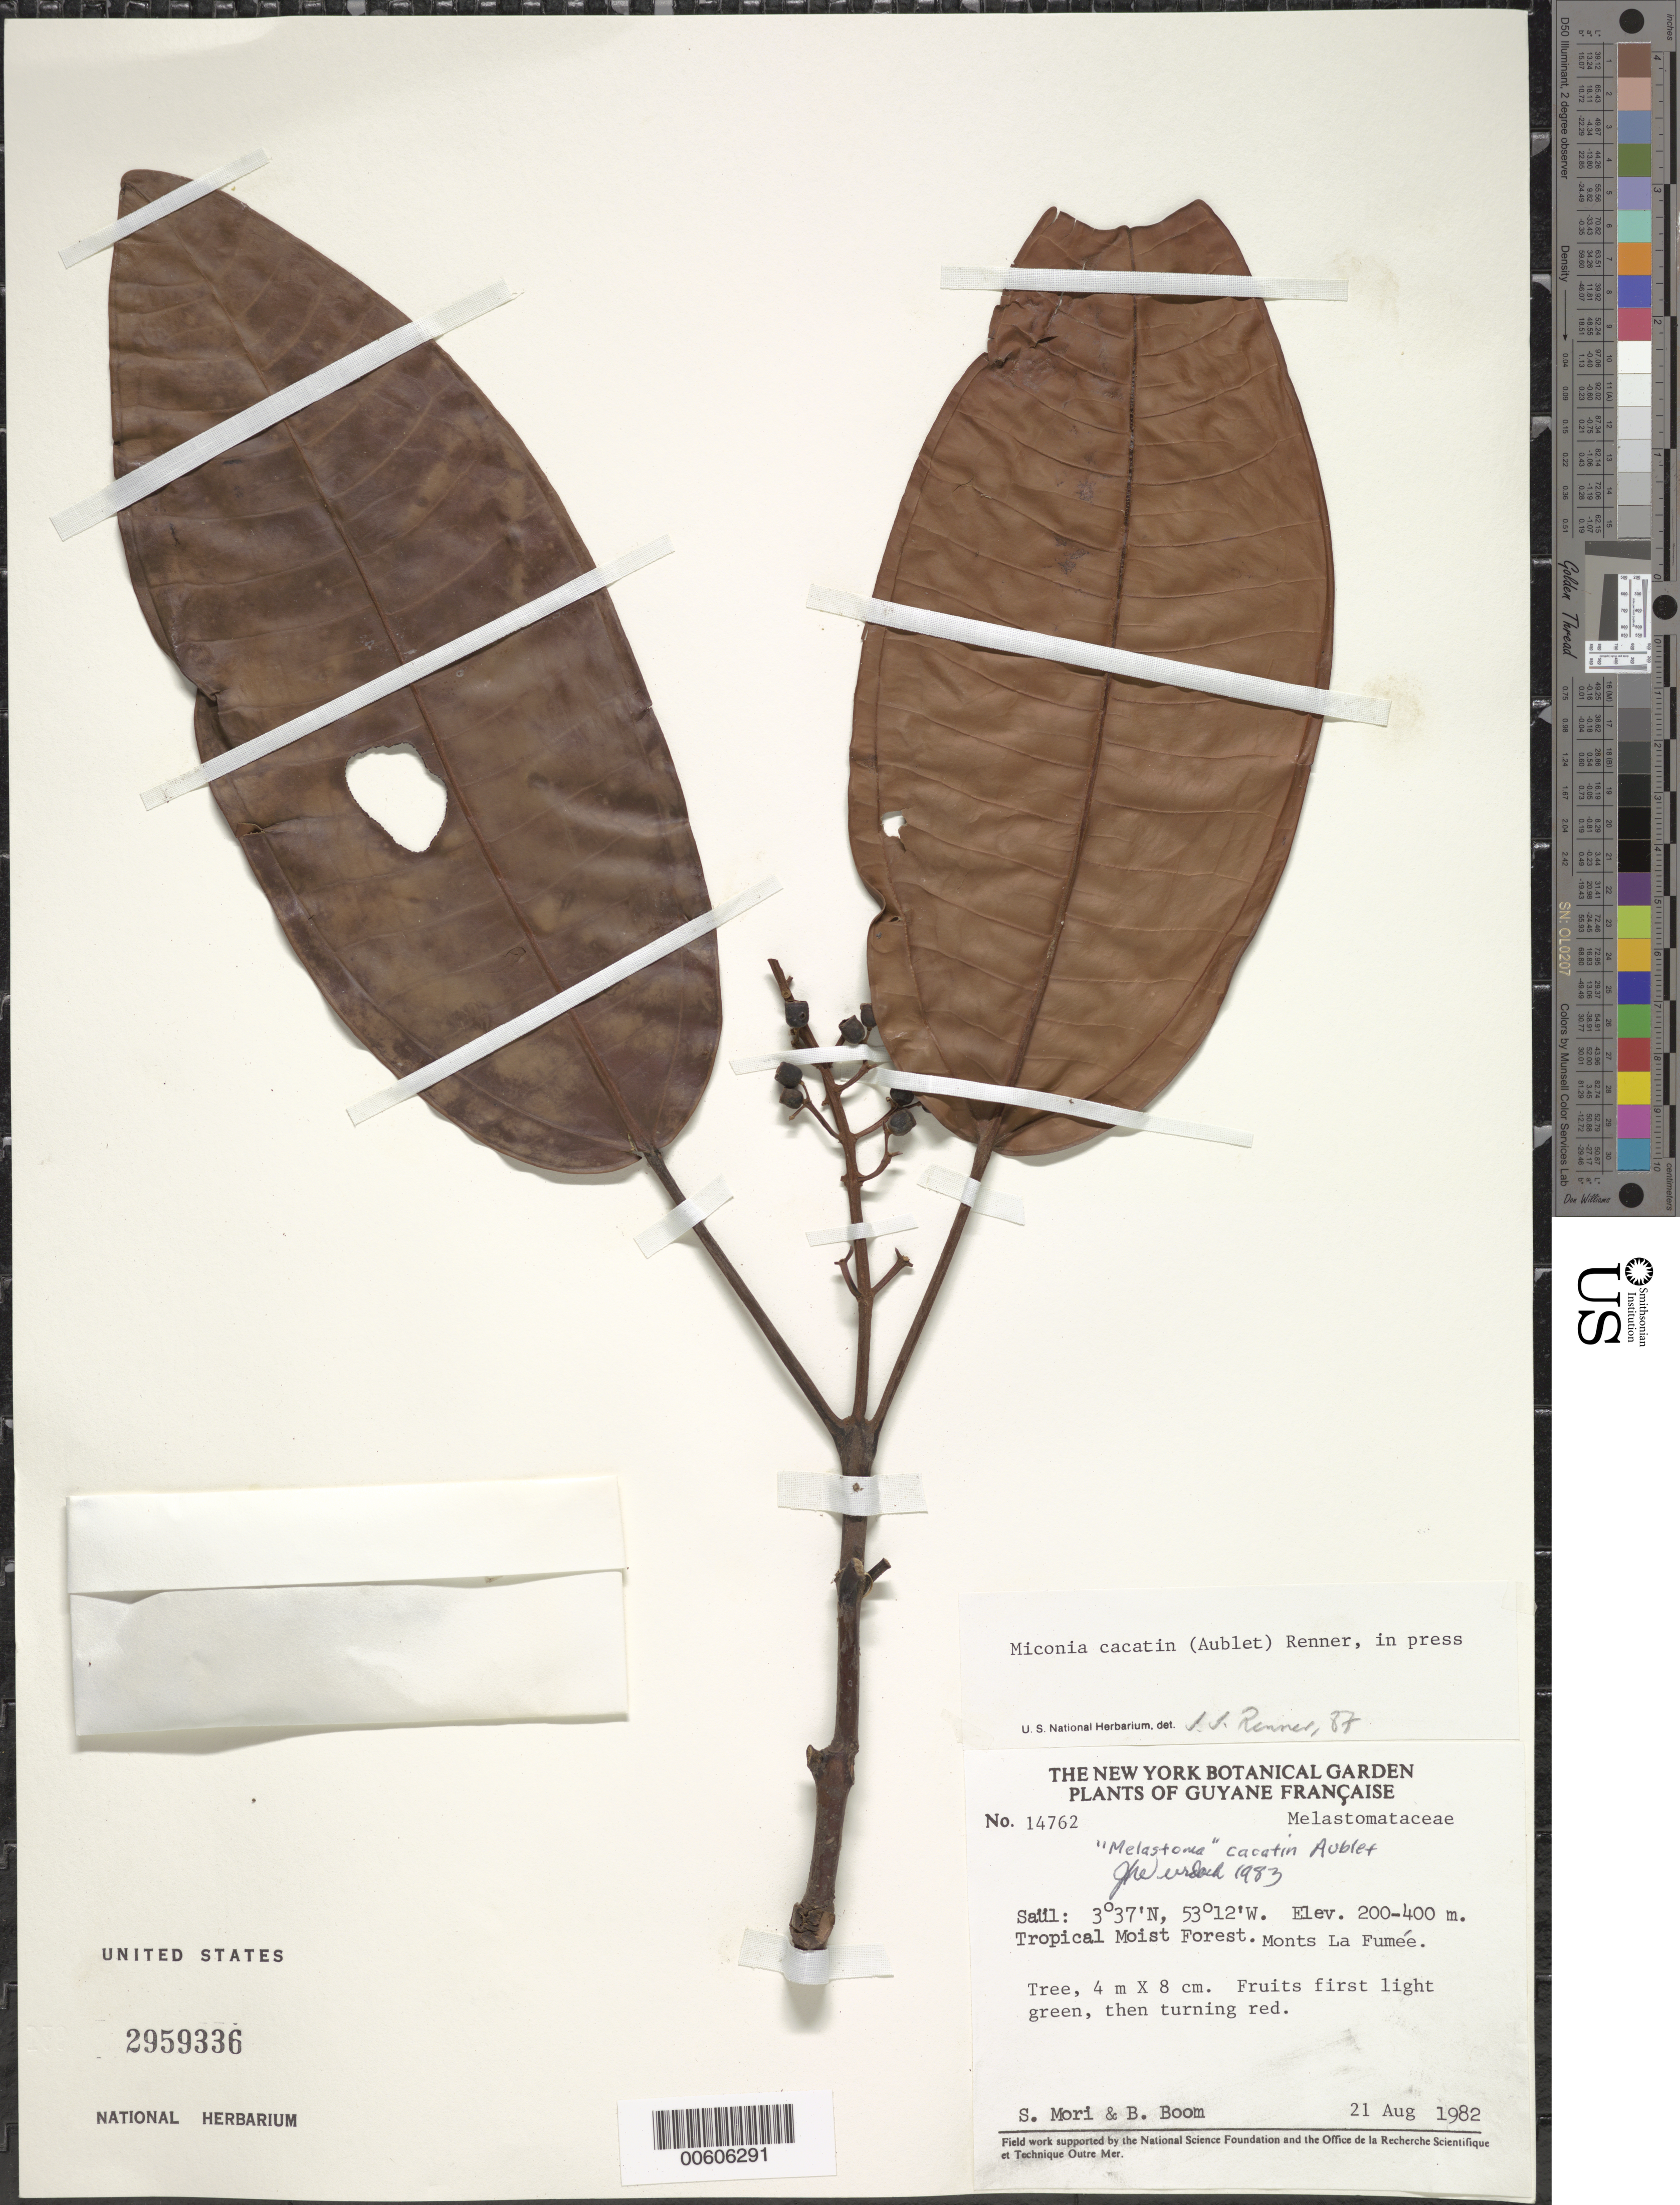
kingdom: Plantae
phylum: Tracheophyta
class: Magnoliopsida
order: Myrtales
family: Melastomataceae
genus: Miconia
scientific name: Miconia cacatin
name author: (Aubl.) S.S. Renner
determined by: Renner, --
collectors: S. Mori & B. M. Boom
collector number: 14762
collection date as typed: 21-Aug-82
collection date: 1982-08-21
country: French Guiana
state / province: Saint-Laurent-du-Maroni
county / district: Saül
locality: Saül, Monts La Fumée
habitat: Tropical moist forest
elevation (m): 200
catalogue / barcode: US 2959336